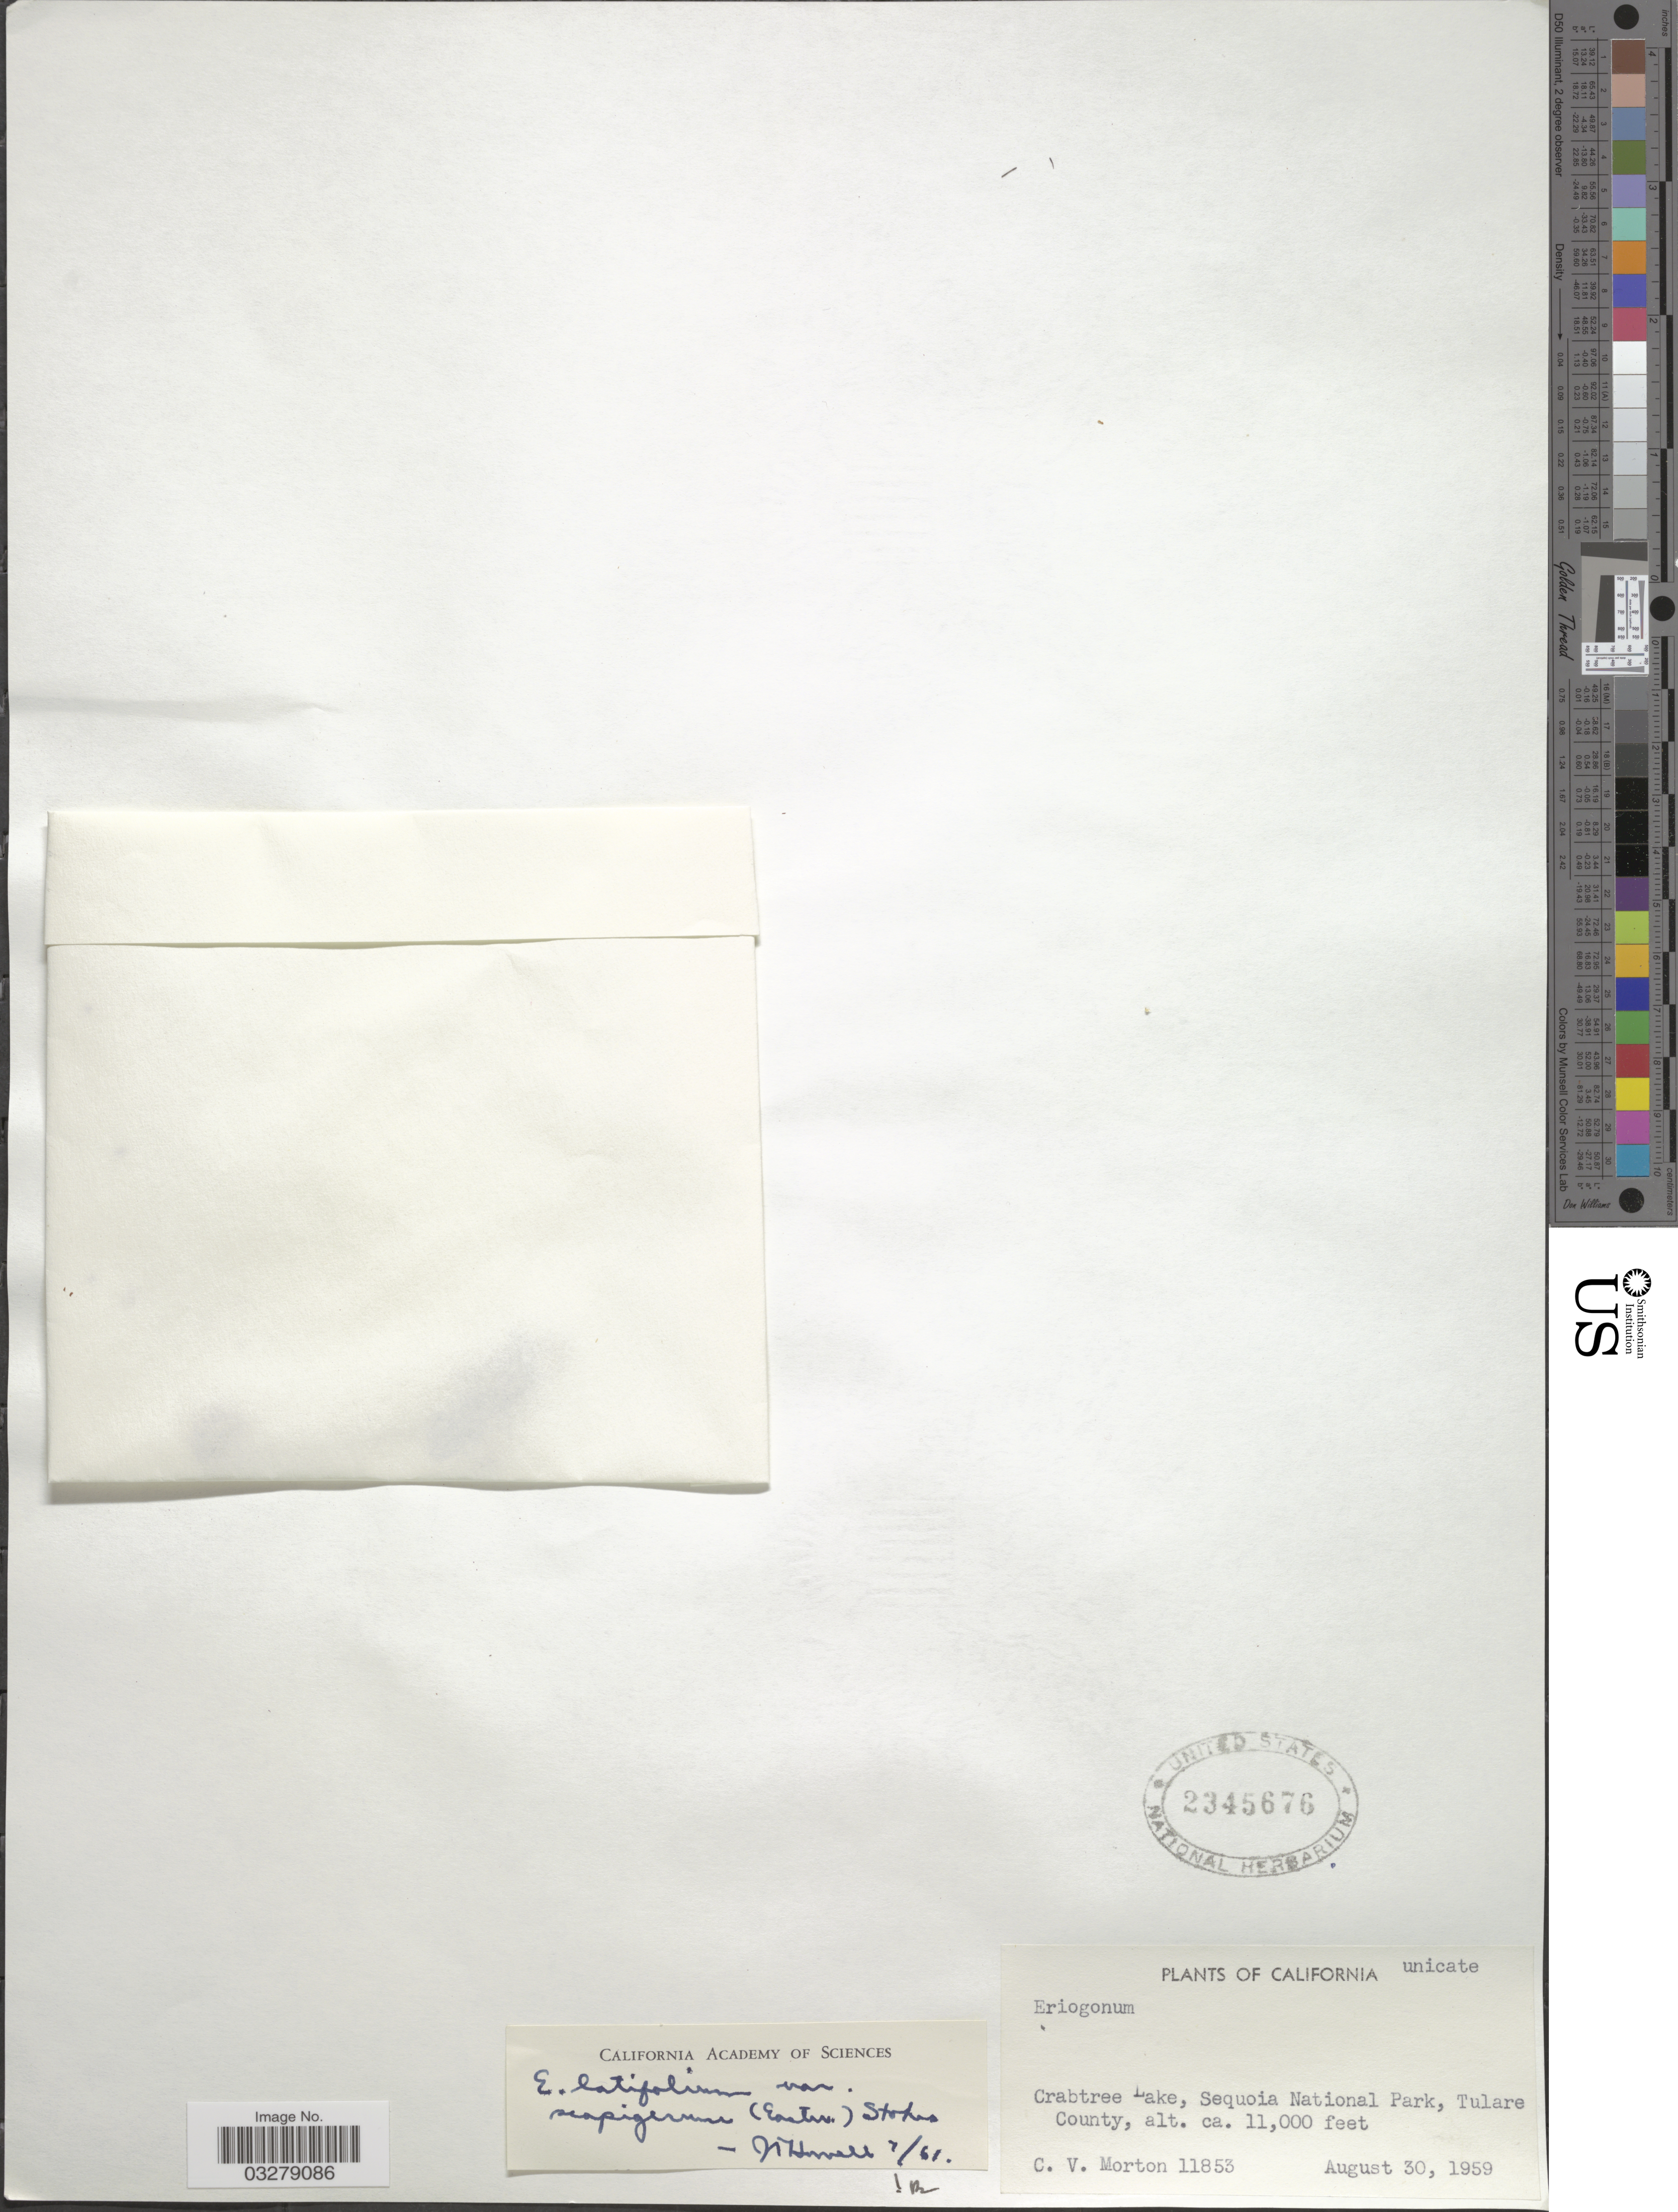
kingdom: Plantae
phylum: Tracheophyta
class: Magnoliopsida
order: Caryophyllales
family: Polygonaceae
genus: Eriogonum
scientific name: Eriogonum nudum var. scapigerum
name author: (Eastw.) Jeps.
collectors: C. V. Morton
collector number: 11853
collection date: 1959-08-30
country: United States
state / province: California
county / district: Tulare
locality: Crabtree Lake, Sequoia National Park, Tulare County.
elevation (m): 3353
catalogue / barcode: US 2345676